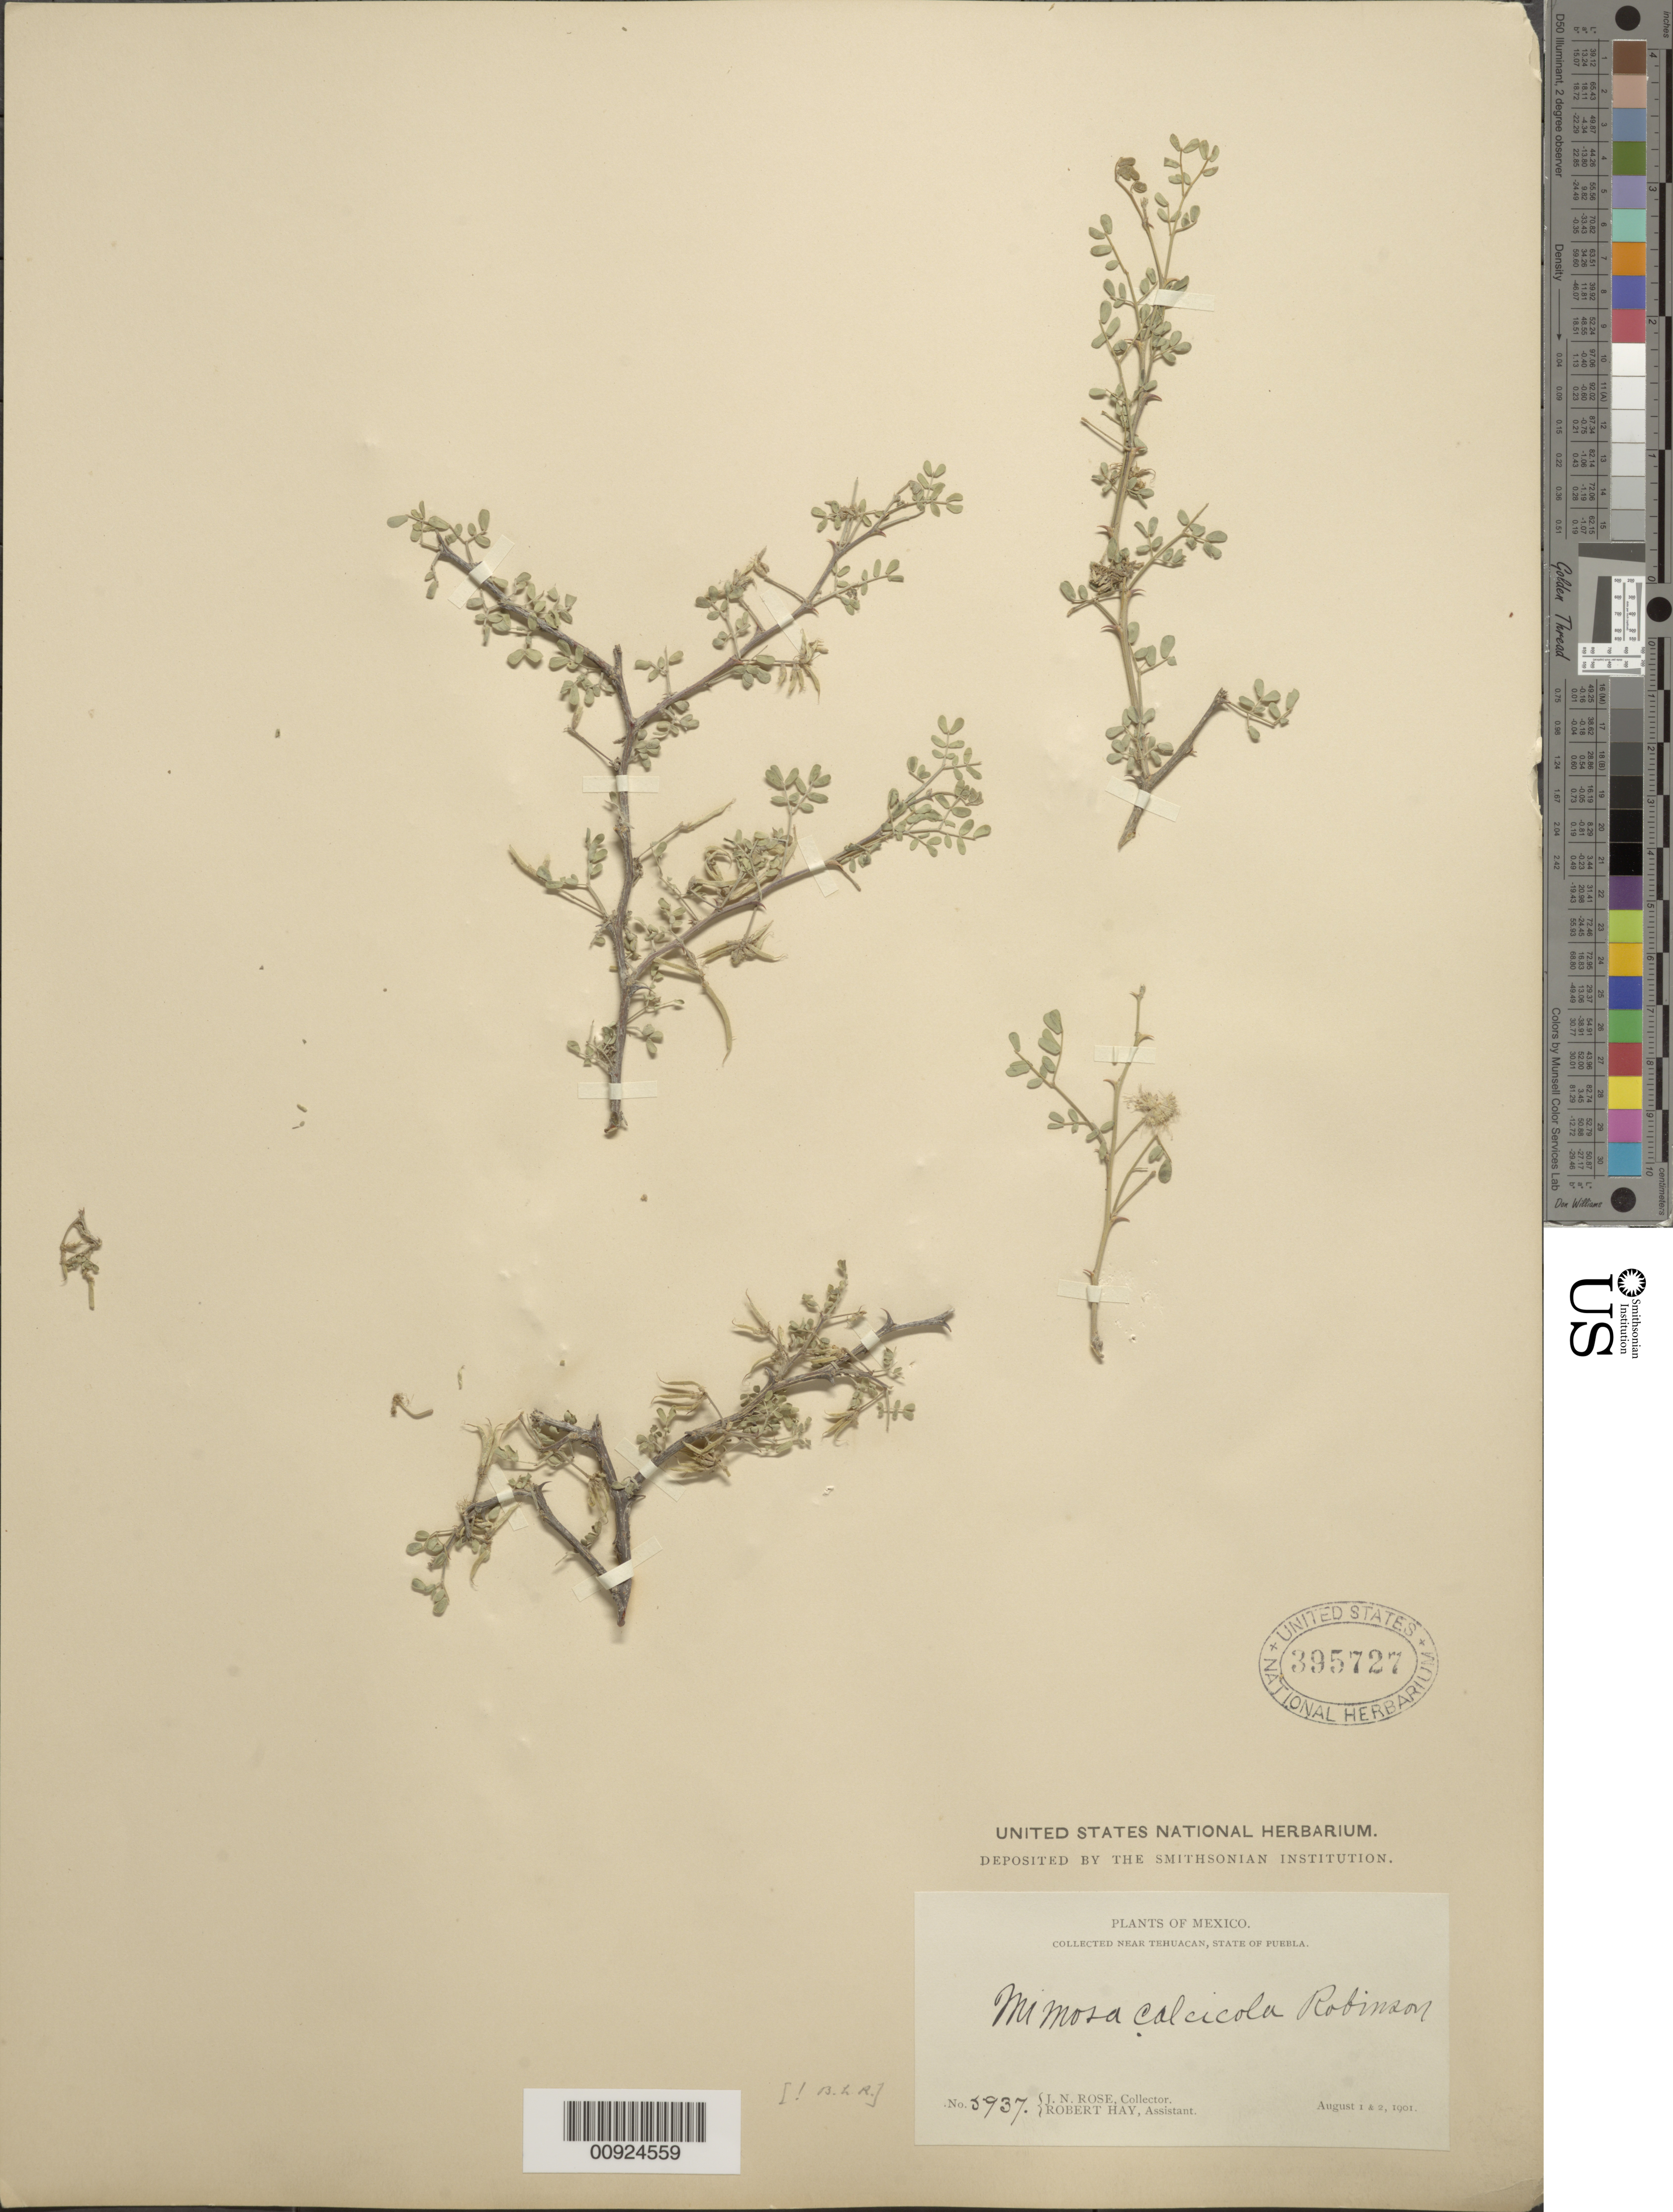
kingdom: Plantae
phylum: Tracheophyta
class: Magnoliopsida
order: Fabales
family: Fabaceae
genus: Mimosa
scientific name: Mimosa calcicola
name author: B.L. Rob.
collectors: J. N. Rose & R. Hay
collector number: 5937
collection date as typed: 01 Aug 1901 to 02 Aug 1901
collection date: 1901-08-01/1901-08-02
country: Mexico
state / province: Puebla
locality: Near tehuacan, State of Puebla.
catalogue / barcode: US 395727